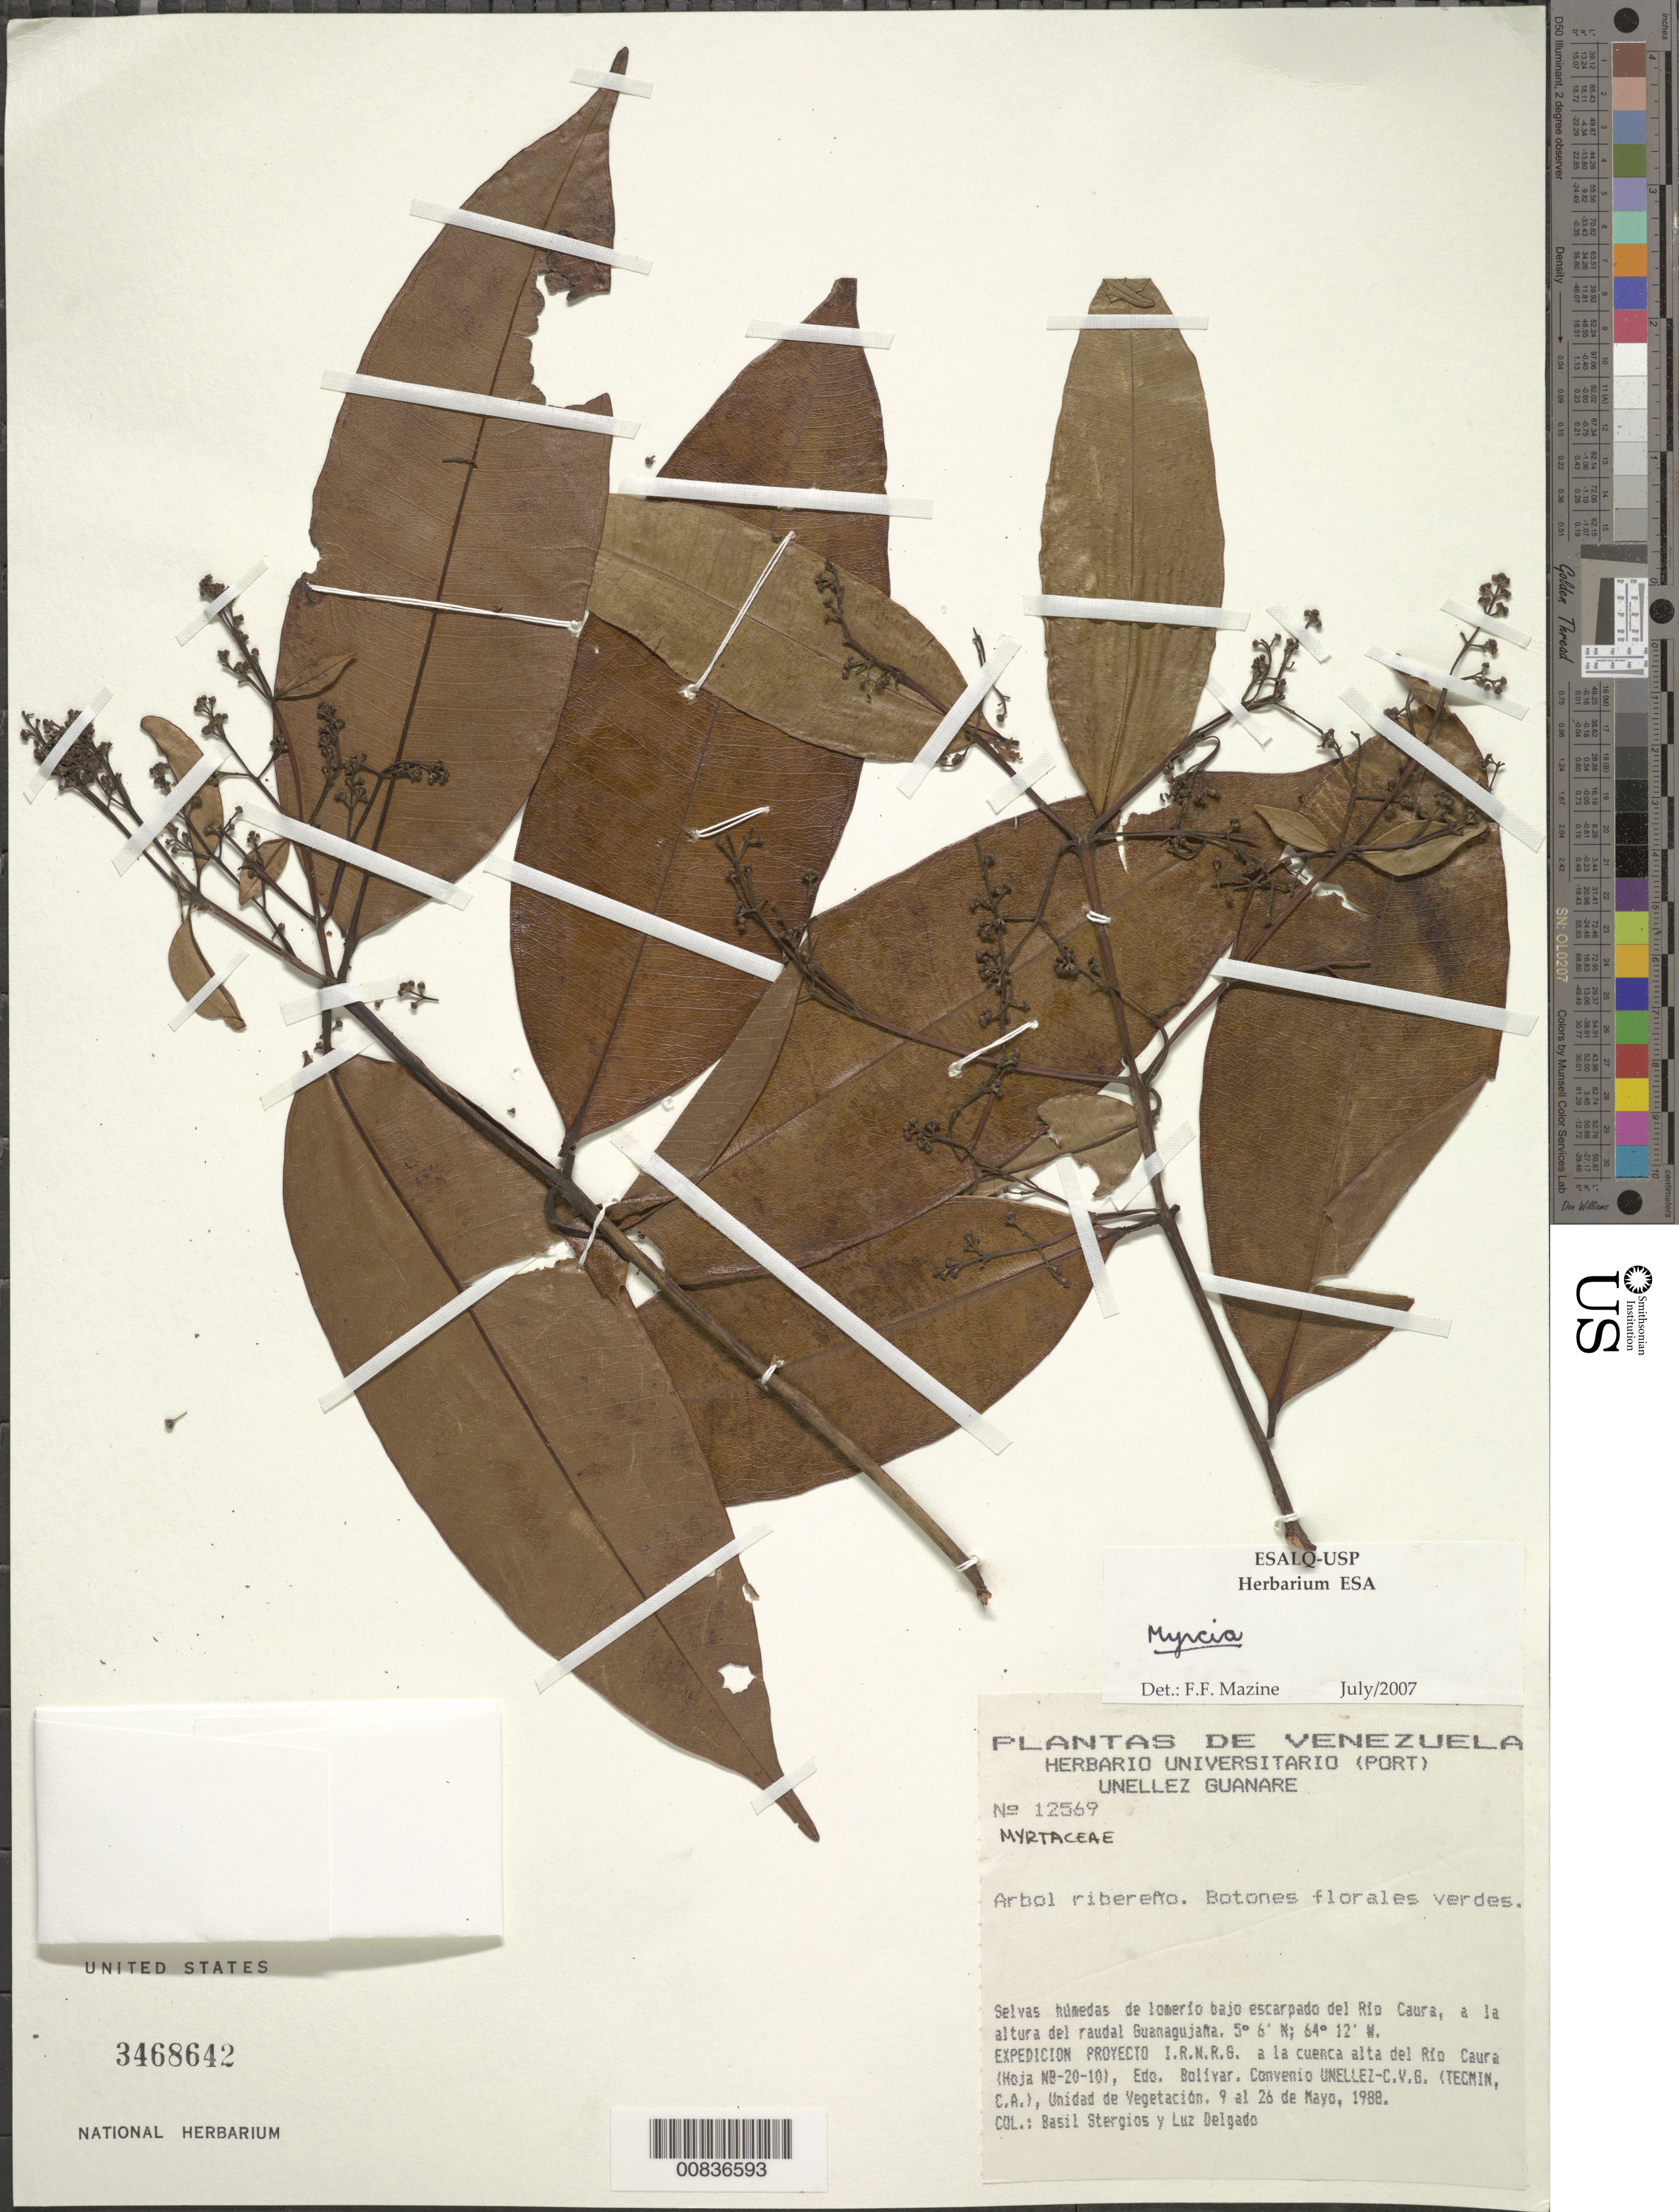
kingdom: Plantae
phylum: Tracheophyta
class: Magnoliopsida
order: Myrtales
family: Myrtaceae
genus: Myrcia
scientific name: Myrcia sp.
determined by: Mazine, Fiorella F.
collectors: B. G. Stergios & L. Delgado V.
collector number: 12569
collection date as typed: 9-May-88 to 26-May-88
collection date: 1988-05-09/1988-05-26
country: Venezuela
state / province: Bolívar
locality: Río Caura, raudal Guanagujaña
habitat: Selvas húmedas de lomerio bajo escarpado del río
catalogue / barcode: US 3468642